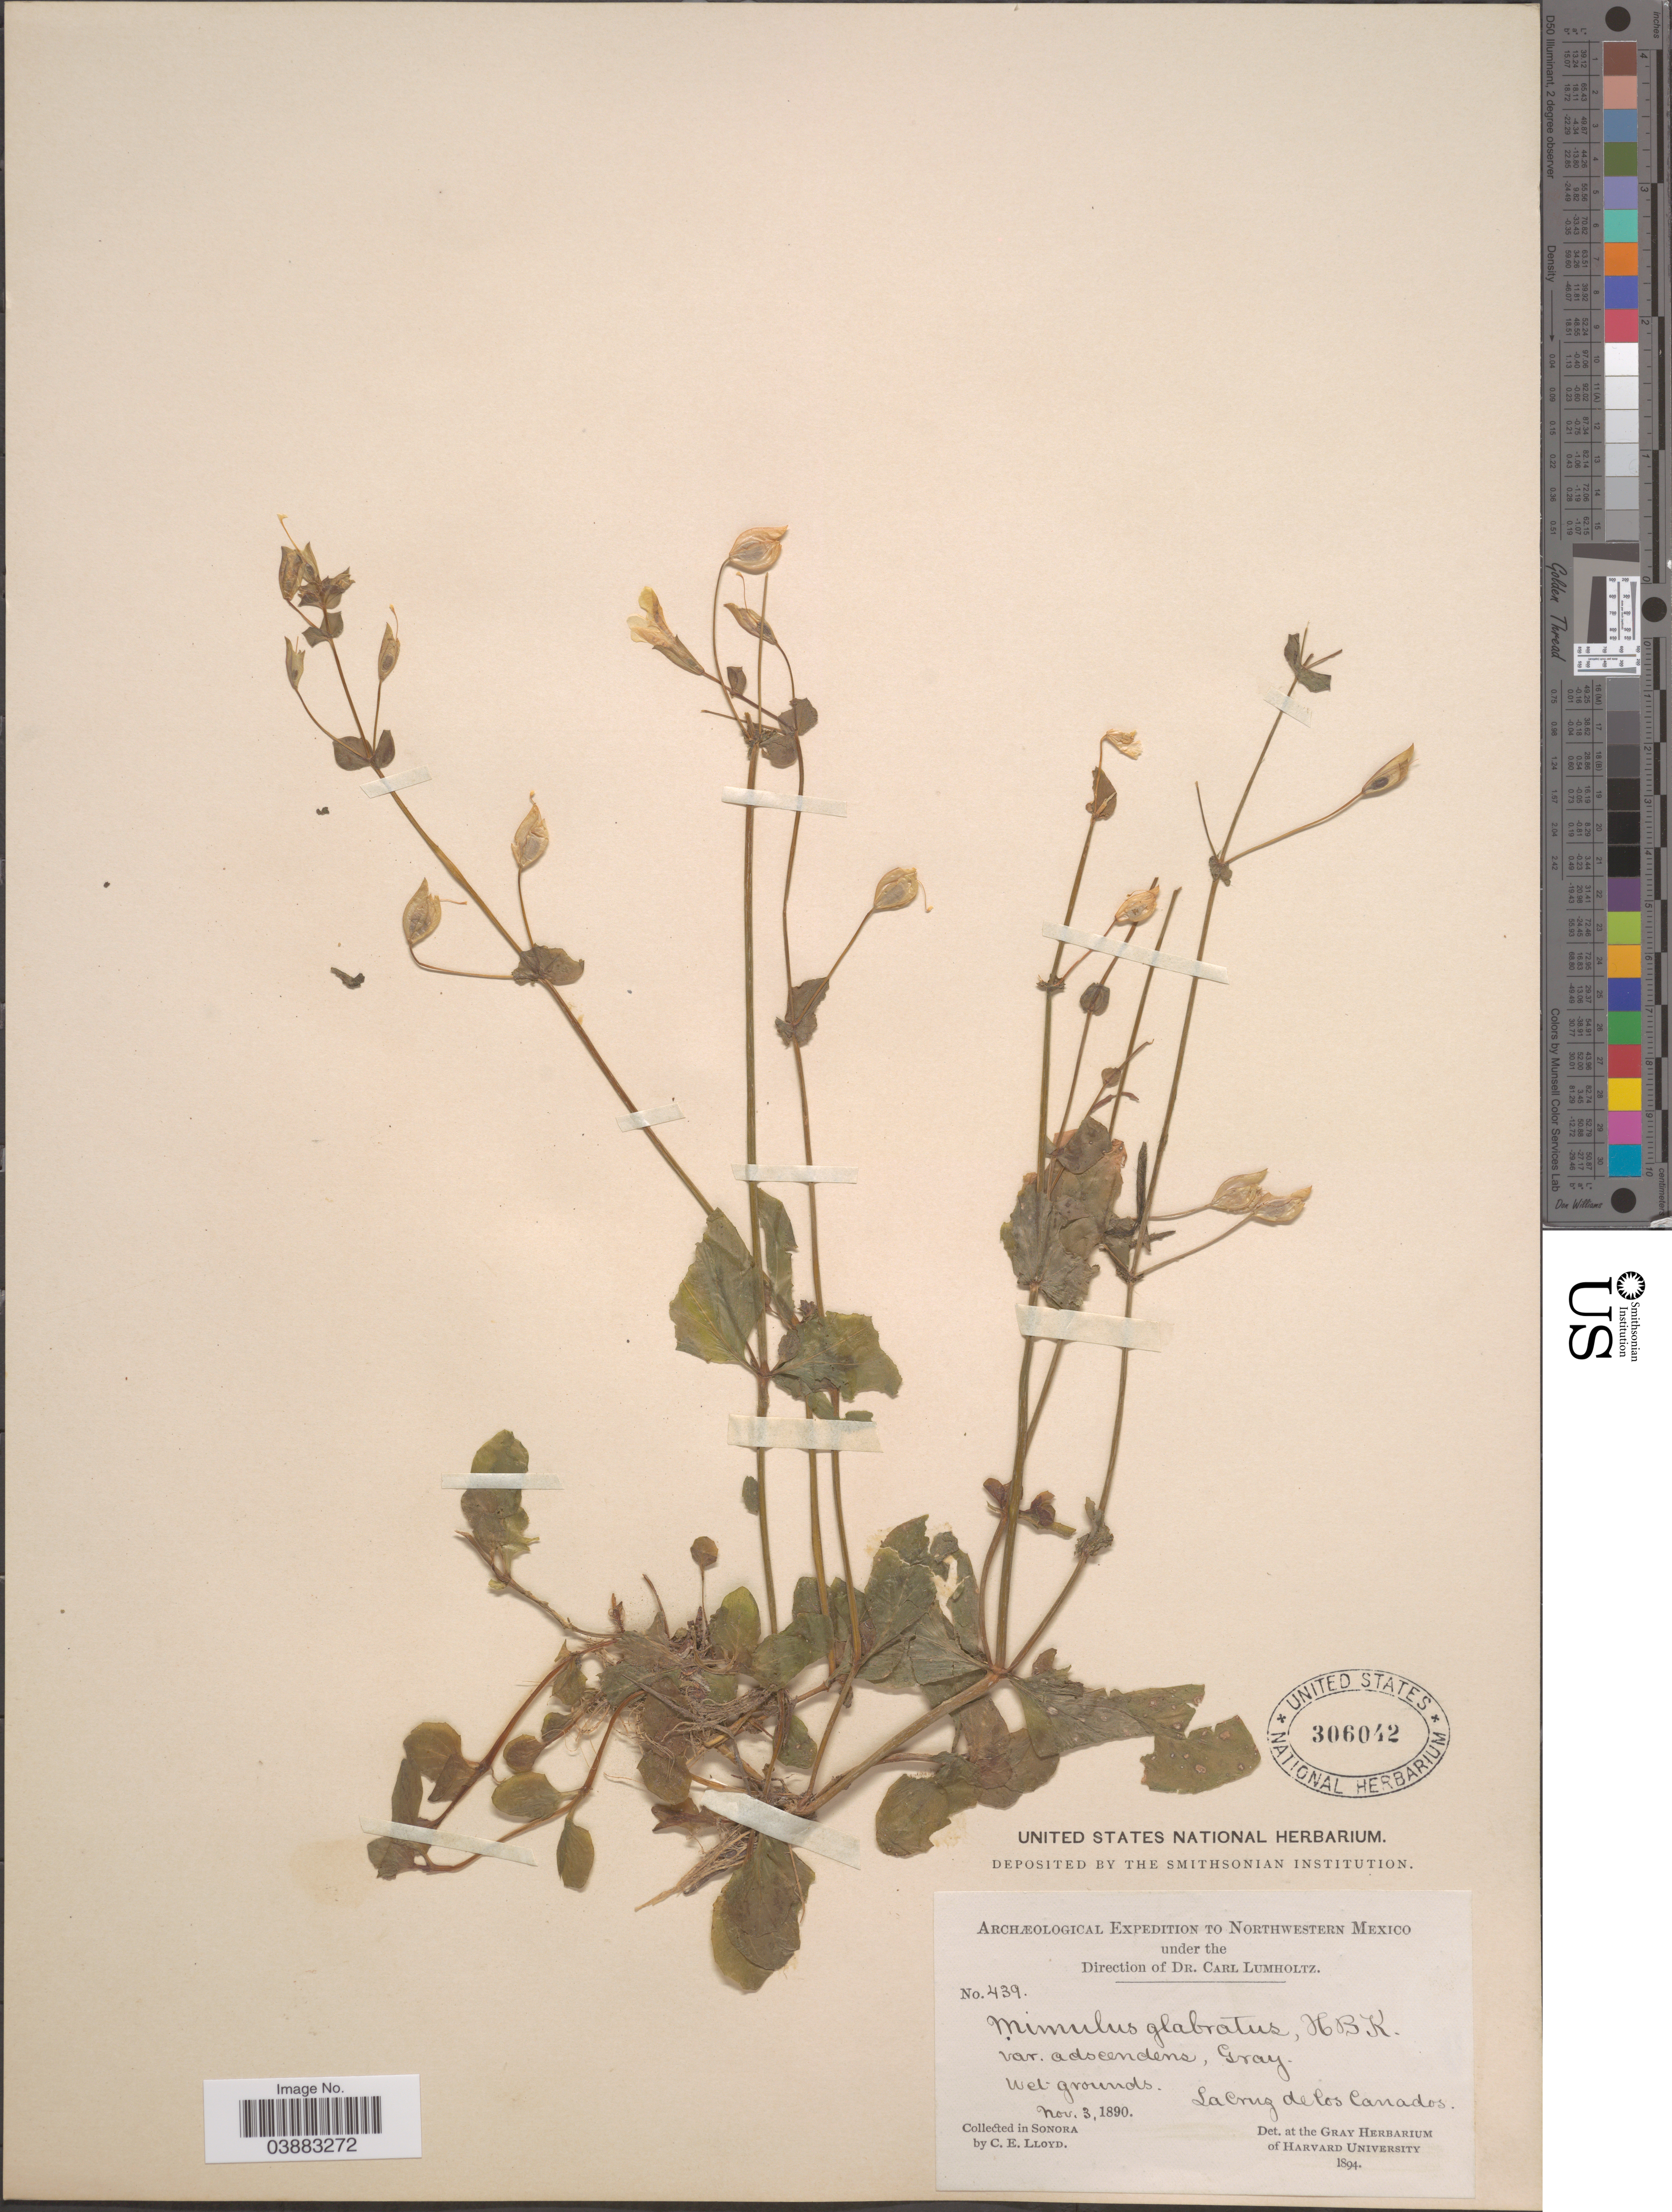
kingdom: Plantae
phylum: Tracheophyta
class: Magnoliopsida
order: Lamiales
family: Phrymaceae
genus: Mimulus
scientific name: Mimulus guttatus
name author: DC.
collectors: Lloyd, C. E.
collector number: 439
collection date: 1890-11-03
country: Mexico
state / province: Sonora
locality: Northwestern Mexico. La Cruz de los Canados.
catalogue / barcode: US 306042